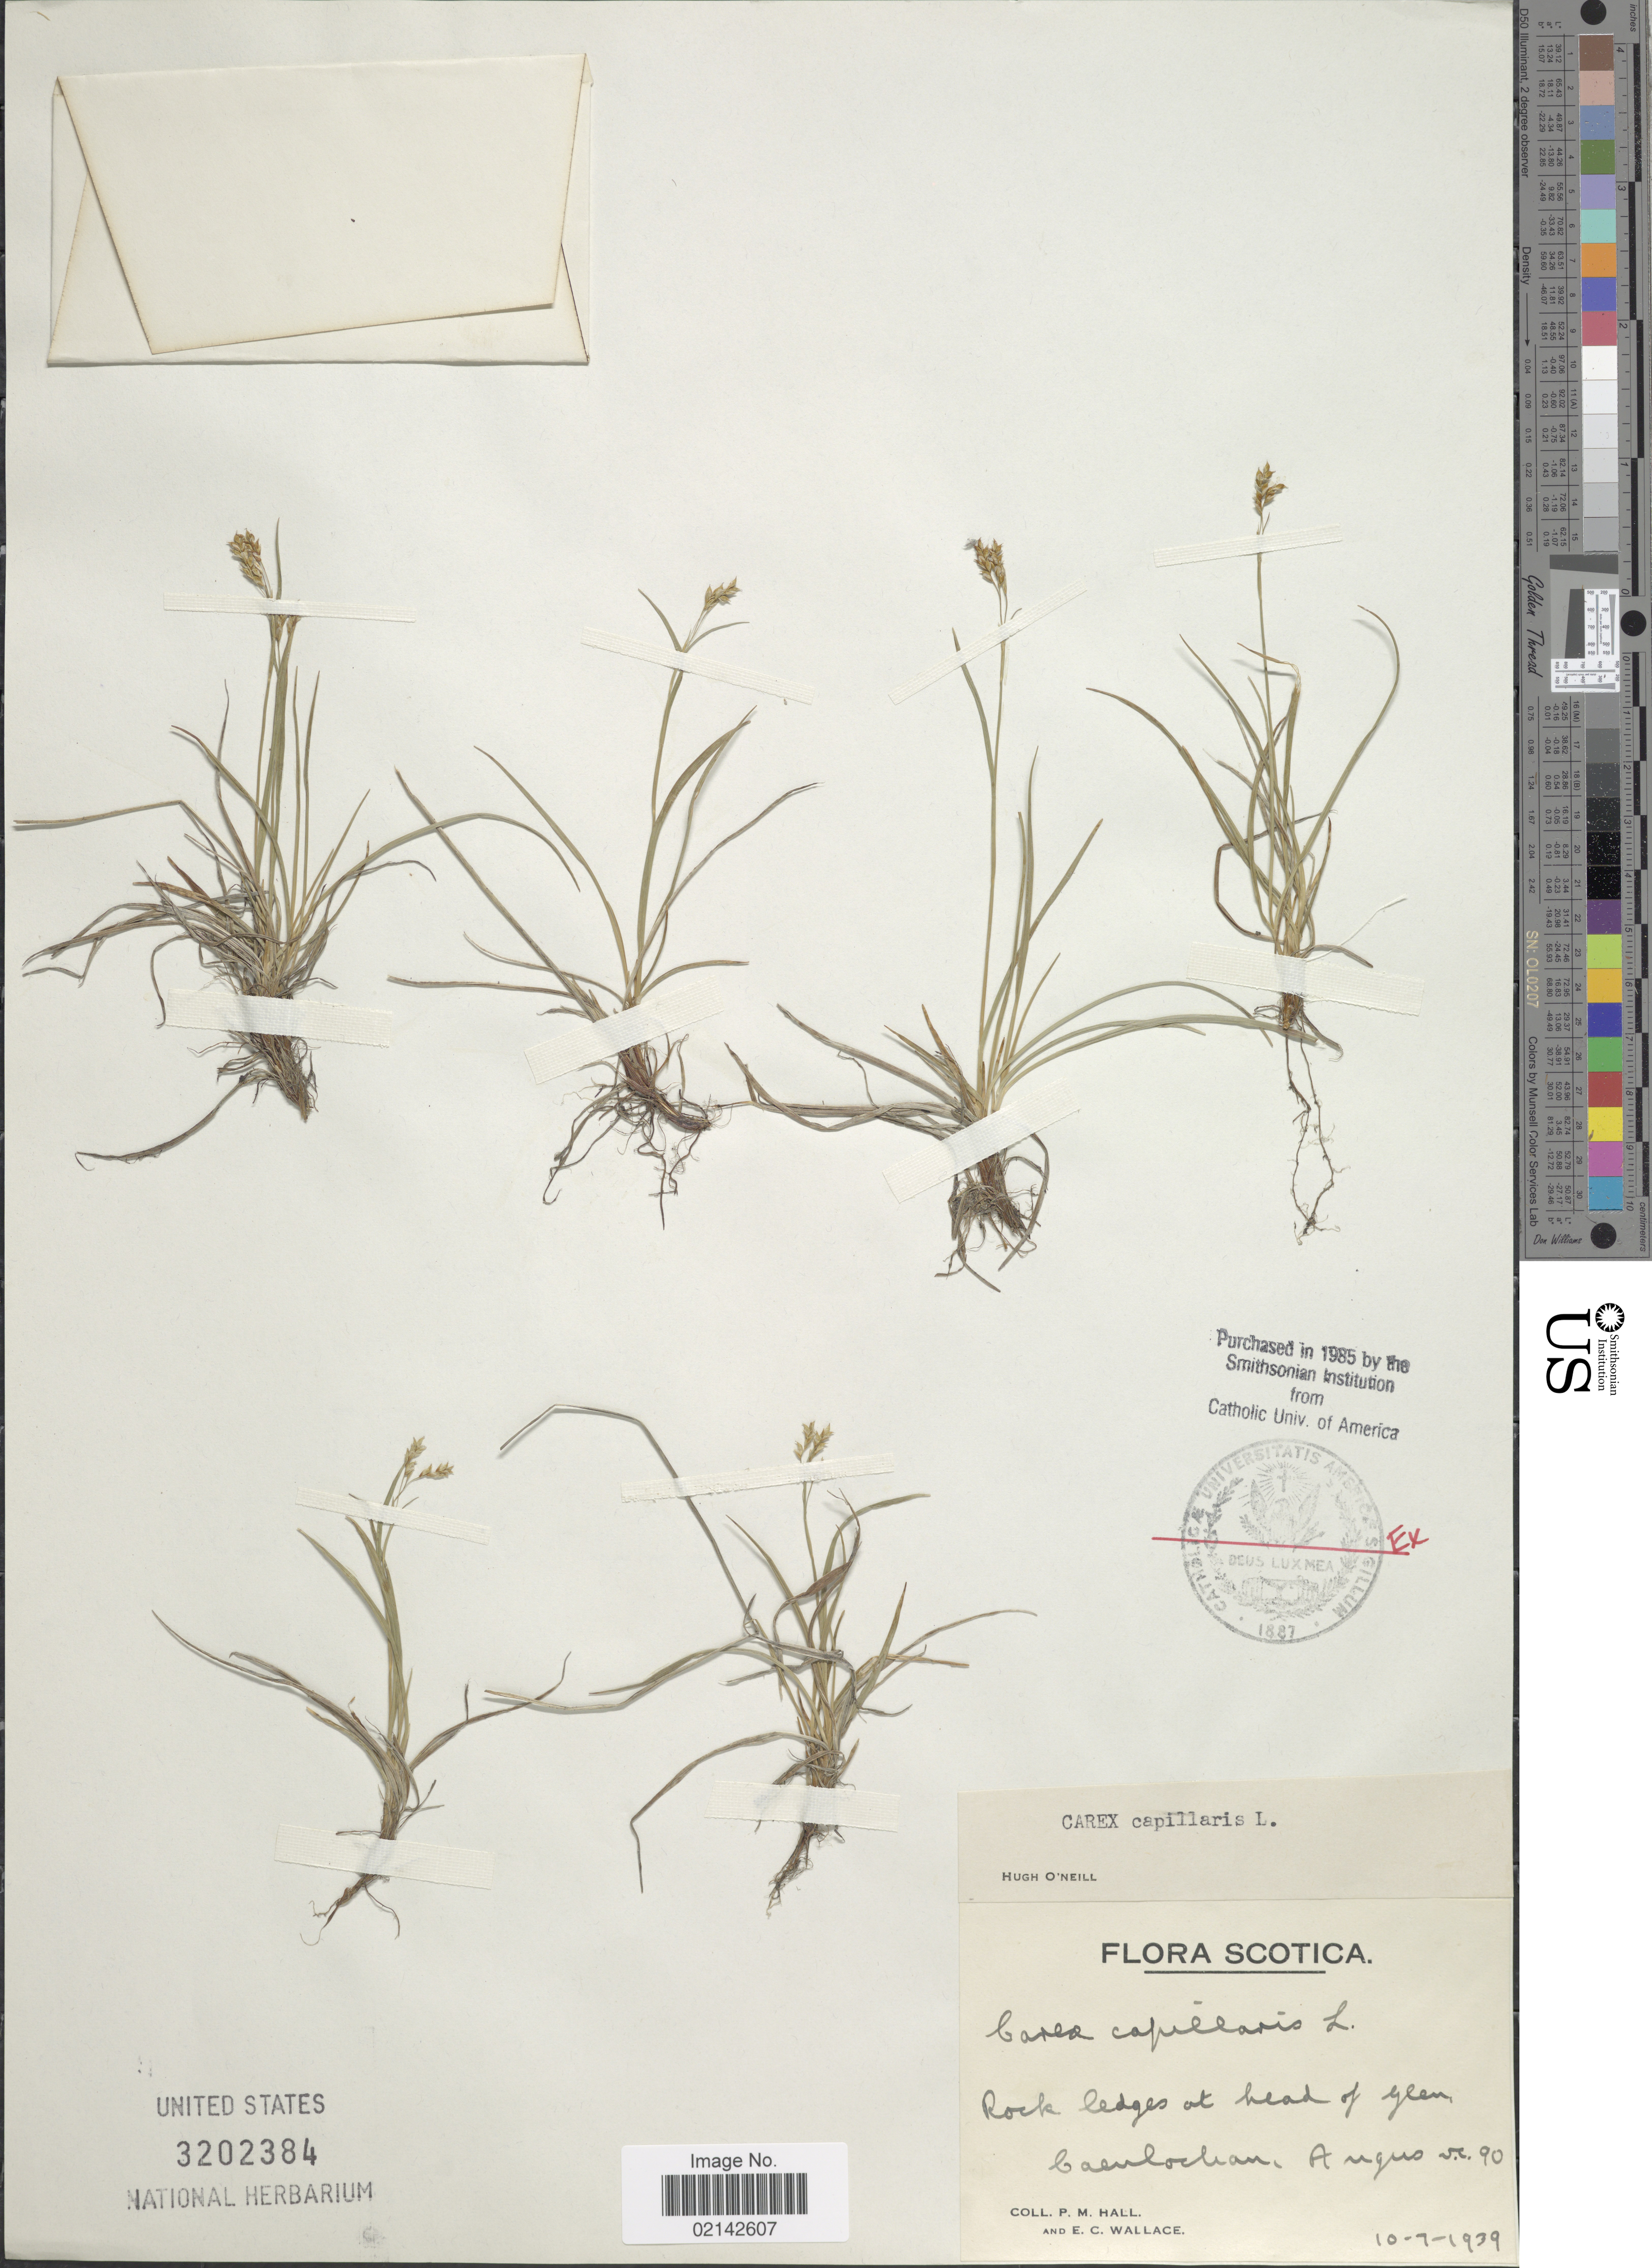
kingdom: Plantae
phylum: Tracheophyta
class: Liliopsida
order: Poales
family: Cyperaceae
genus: Carex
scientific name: Carex capillaris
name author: L.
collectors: P. Hall & E. C. Wallace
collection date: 1939-07-10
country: United Kingdom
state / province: Scotland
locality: Rock ledges at head of Glen Caenlochan, Angus vr 90.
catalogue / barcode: US 3202384